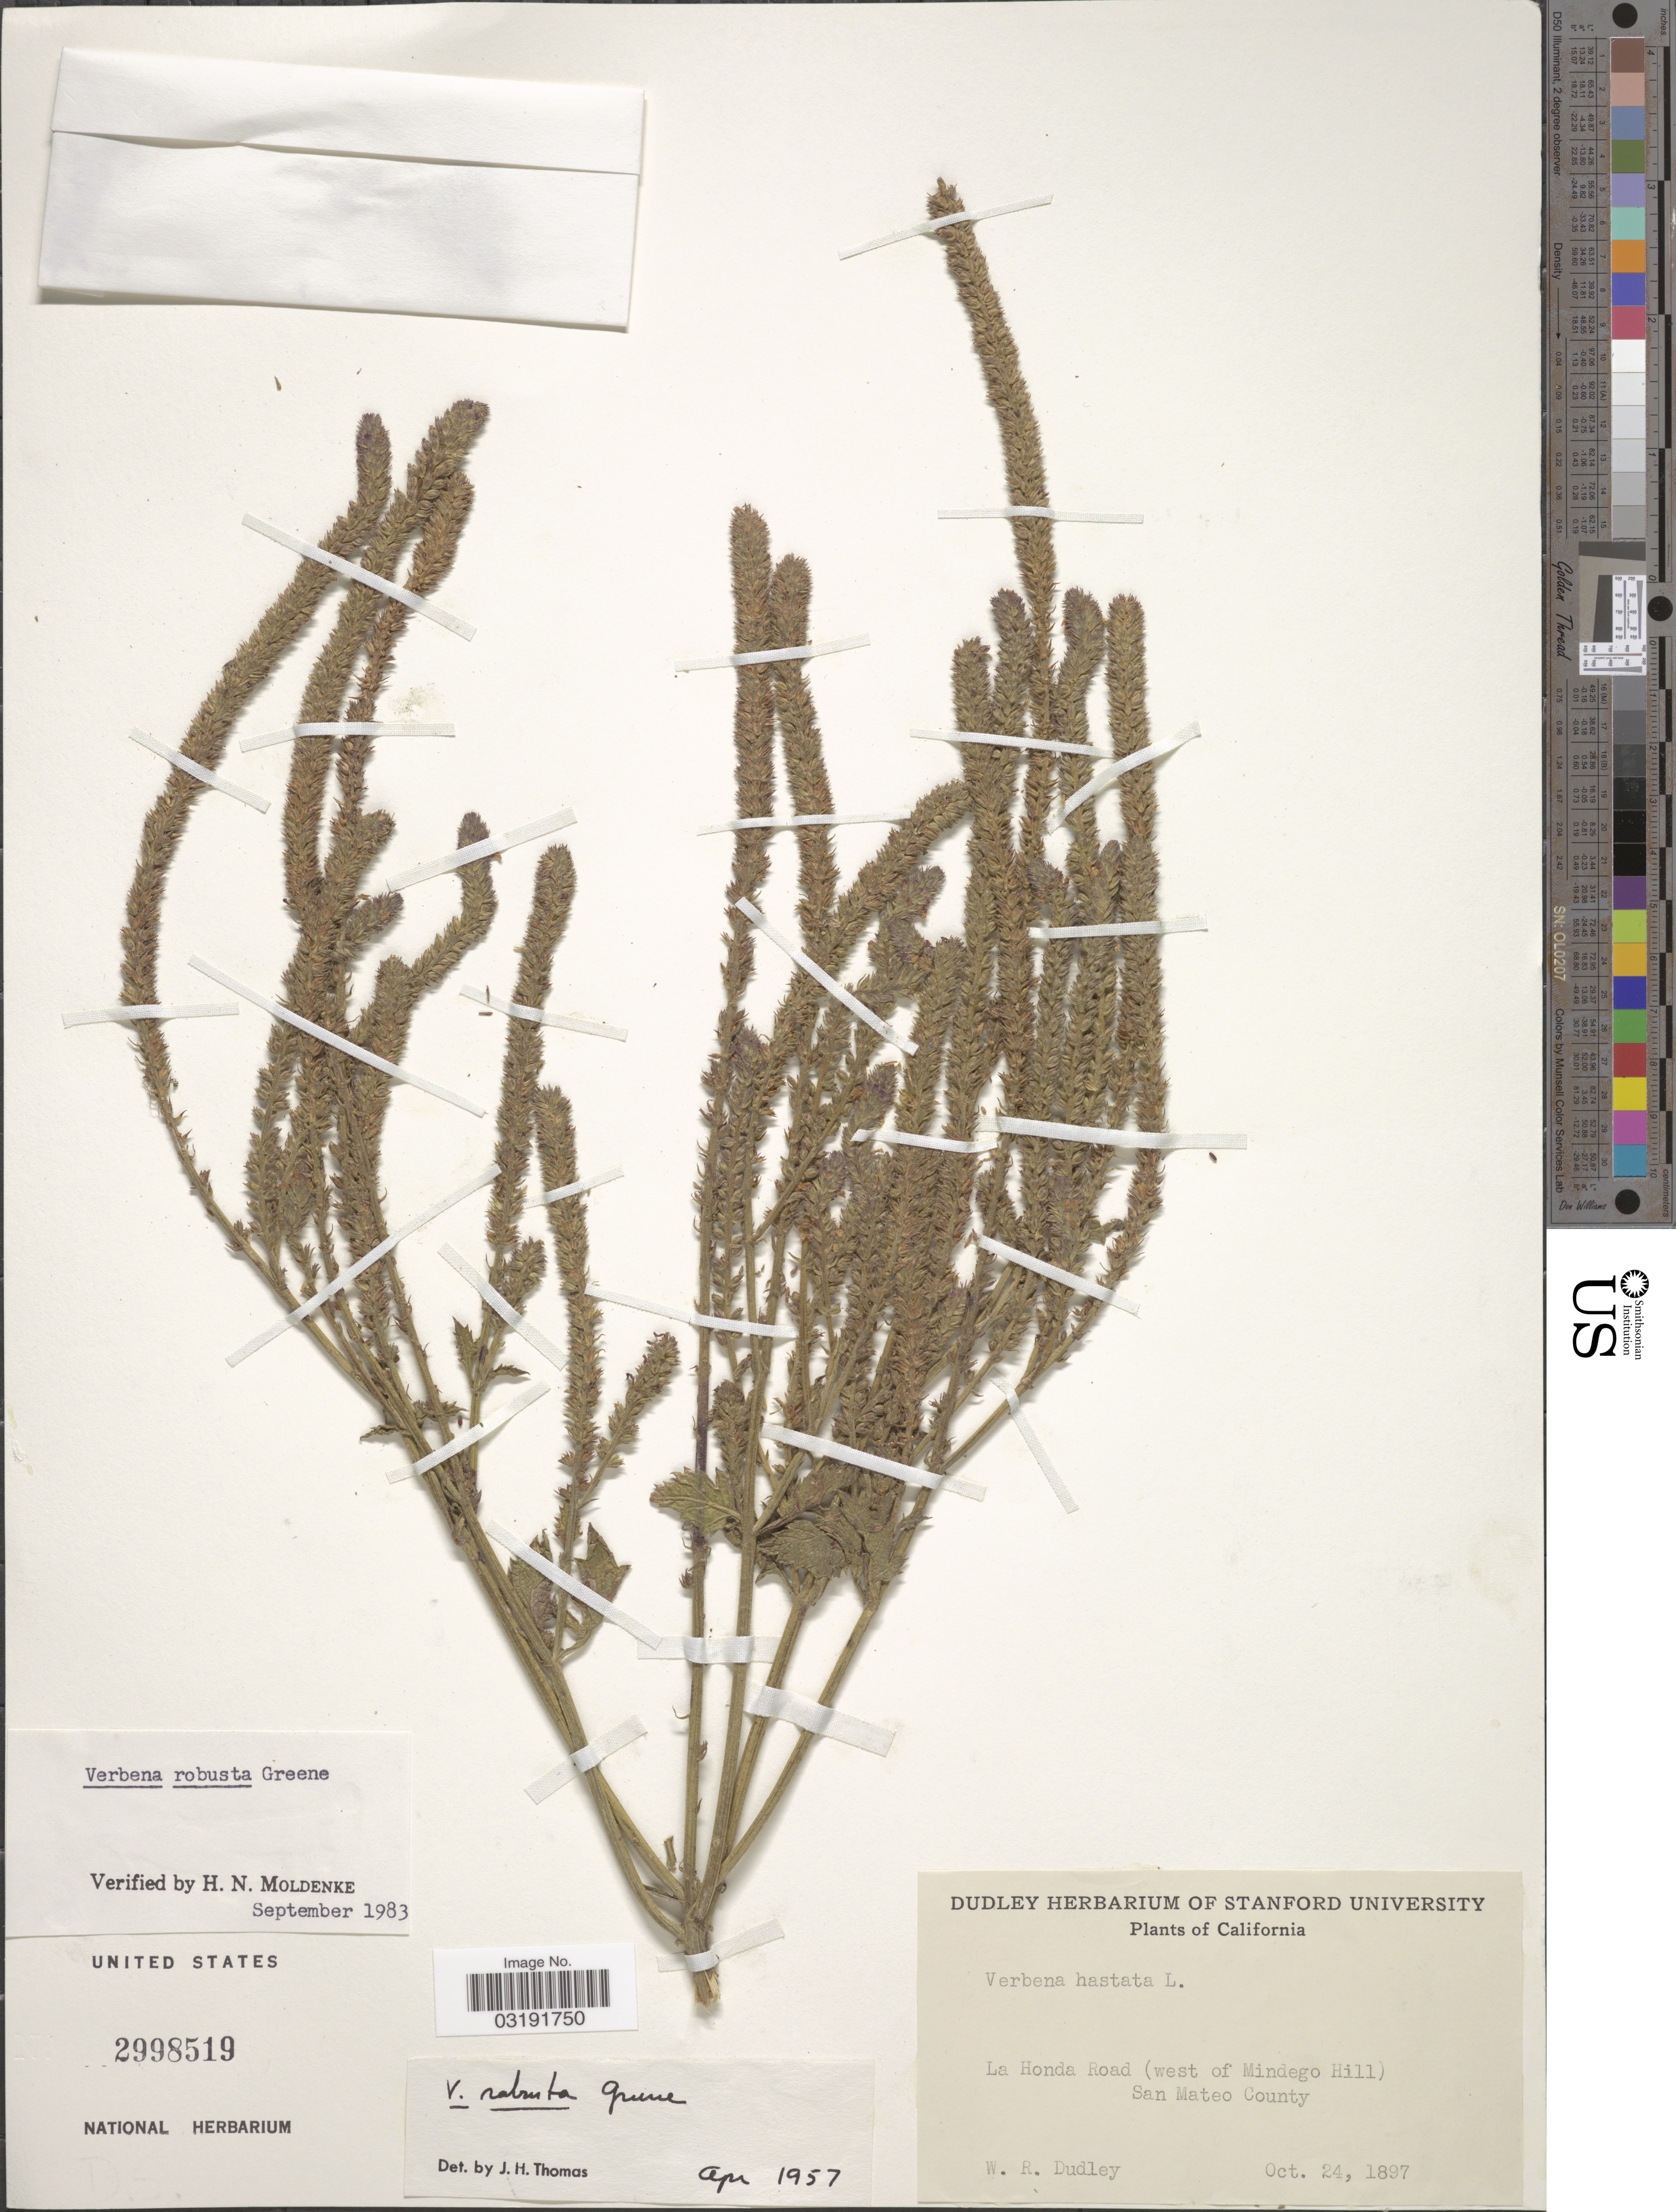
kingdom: Plantae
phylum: Tracheophyta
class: Magnoliopsida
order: Lamiales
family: Verbenaceae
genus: Verbena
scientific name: Verbena lasiostachys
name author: Link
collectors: W. Dudley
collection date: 1897-10-24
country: United States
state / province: California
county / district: San Mateo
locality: La Honda Road (west of Mindego Hill) San Mateo County.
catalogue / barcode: US 2998519